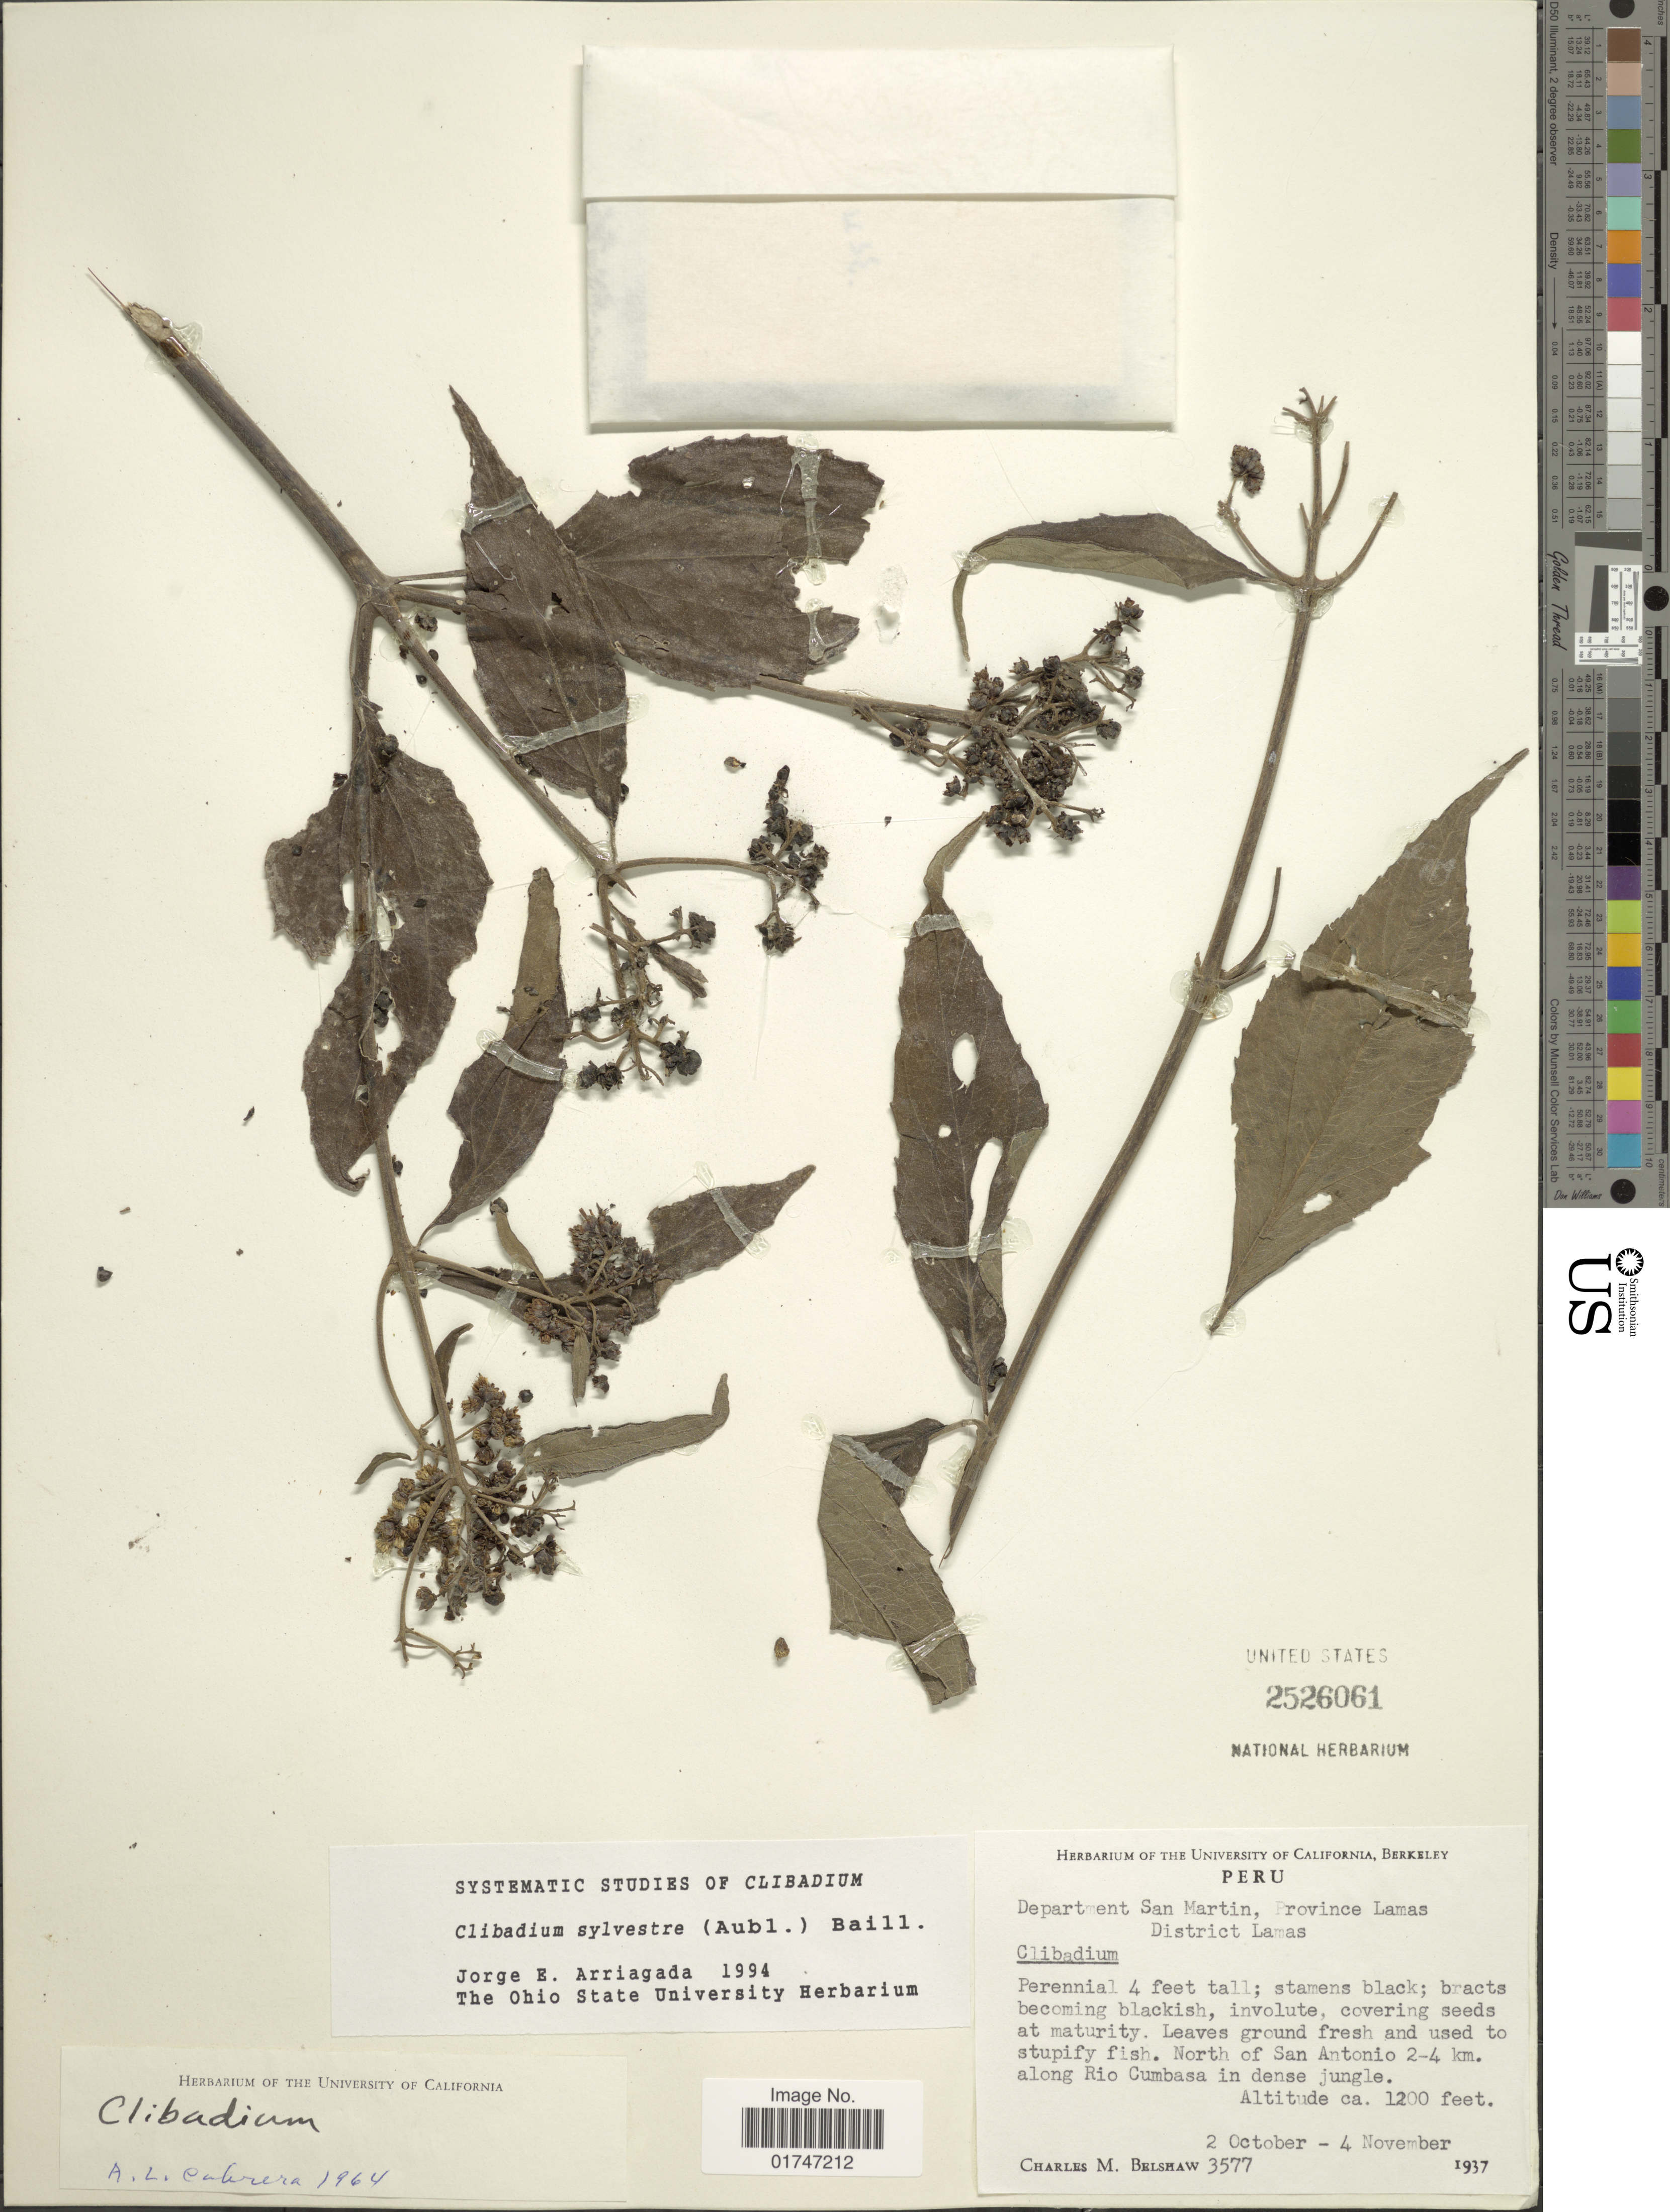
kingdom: Plantae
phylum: Tracheophyta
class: Magnoliopsida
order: Asterales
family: Asteraceae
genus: Clibadium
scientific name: Clibadium sylvestre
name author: (Aubl.) Baill.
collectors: C. Shaw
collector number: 3577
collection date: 1937-10-02/1937-11-04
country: Peru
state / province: San Martín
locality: Department San Martin, Province Lamas. District Lamas. North of San Antonio 2-4 km. along Rio Cumbasa in dense jungle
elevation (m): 366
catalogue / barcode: US 2526061